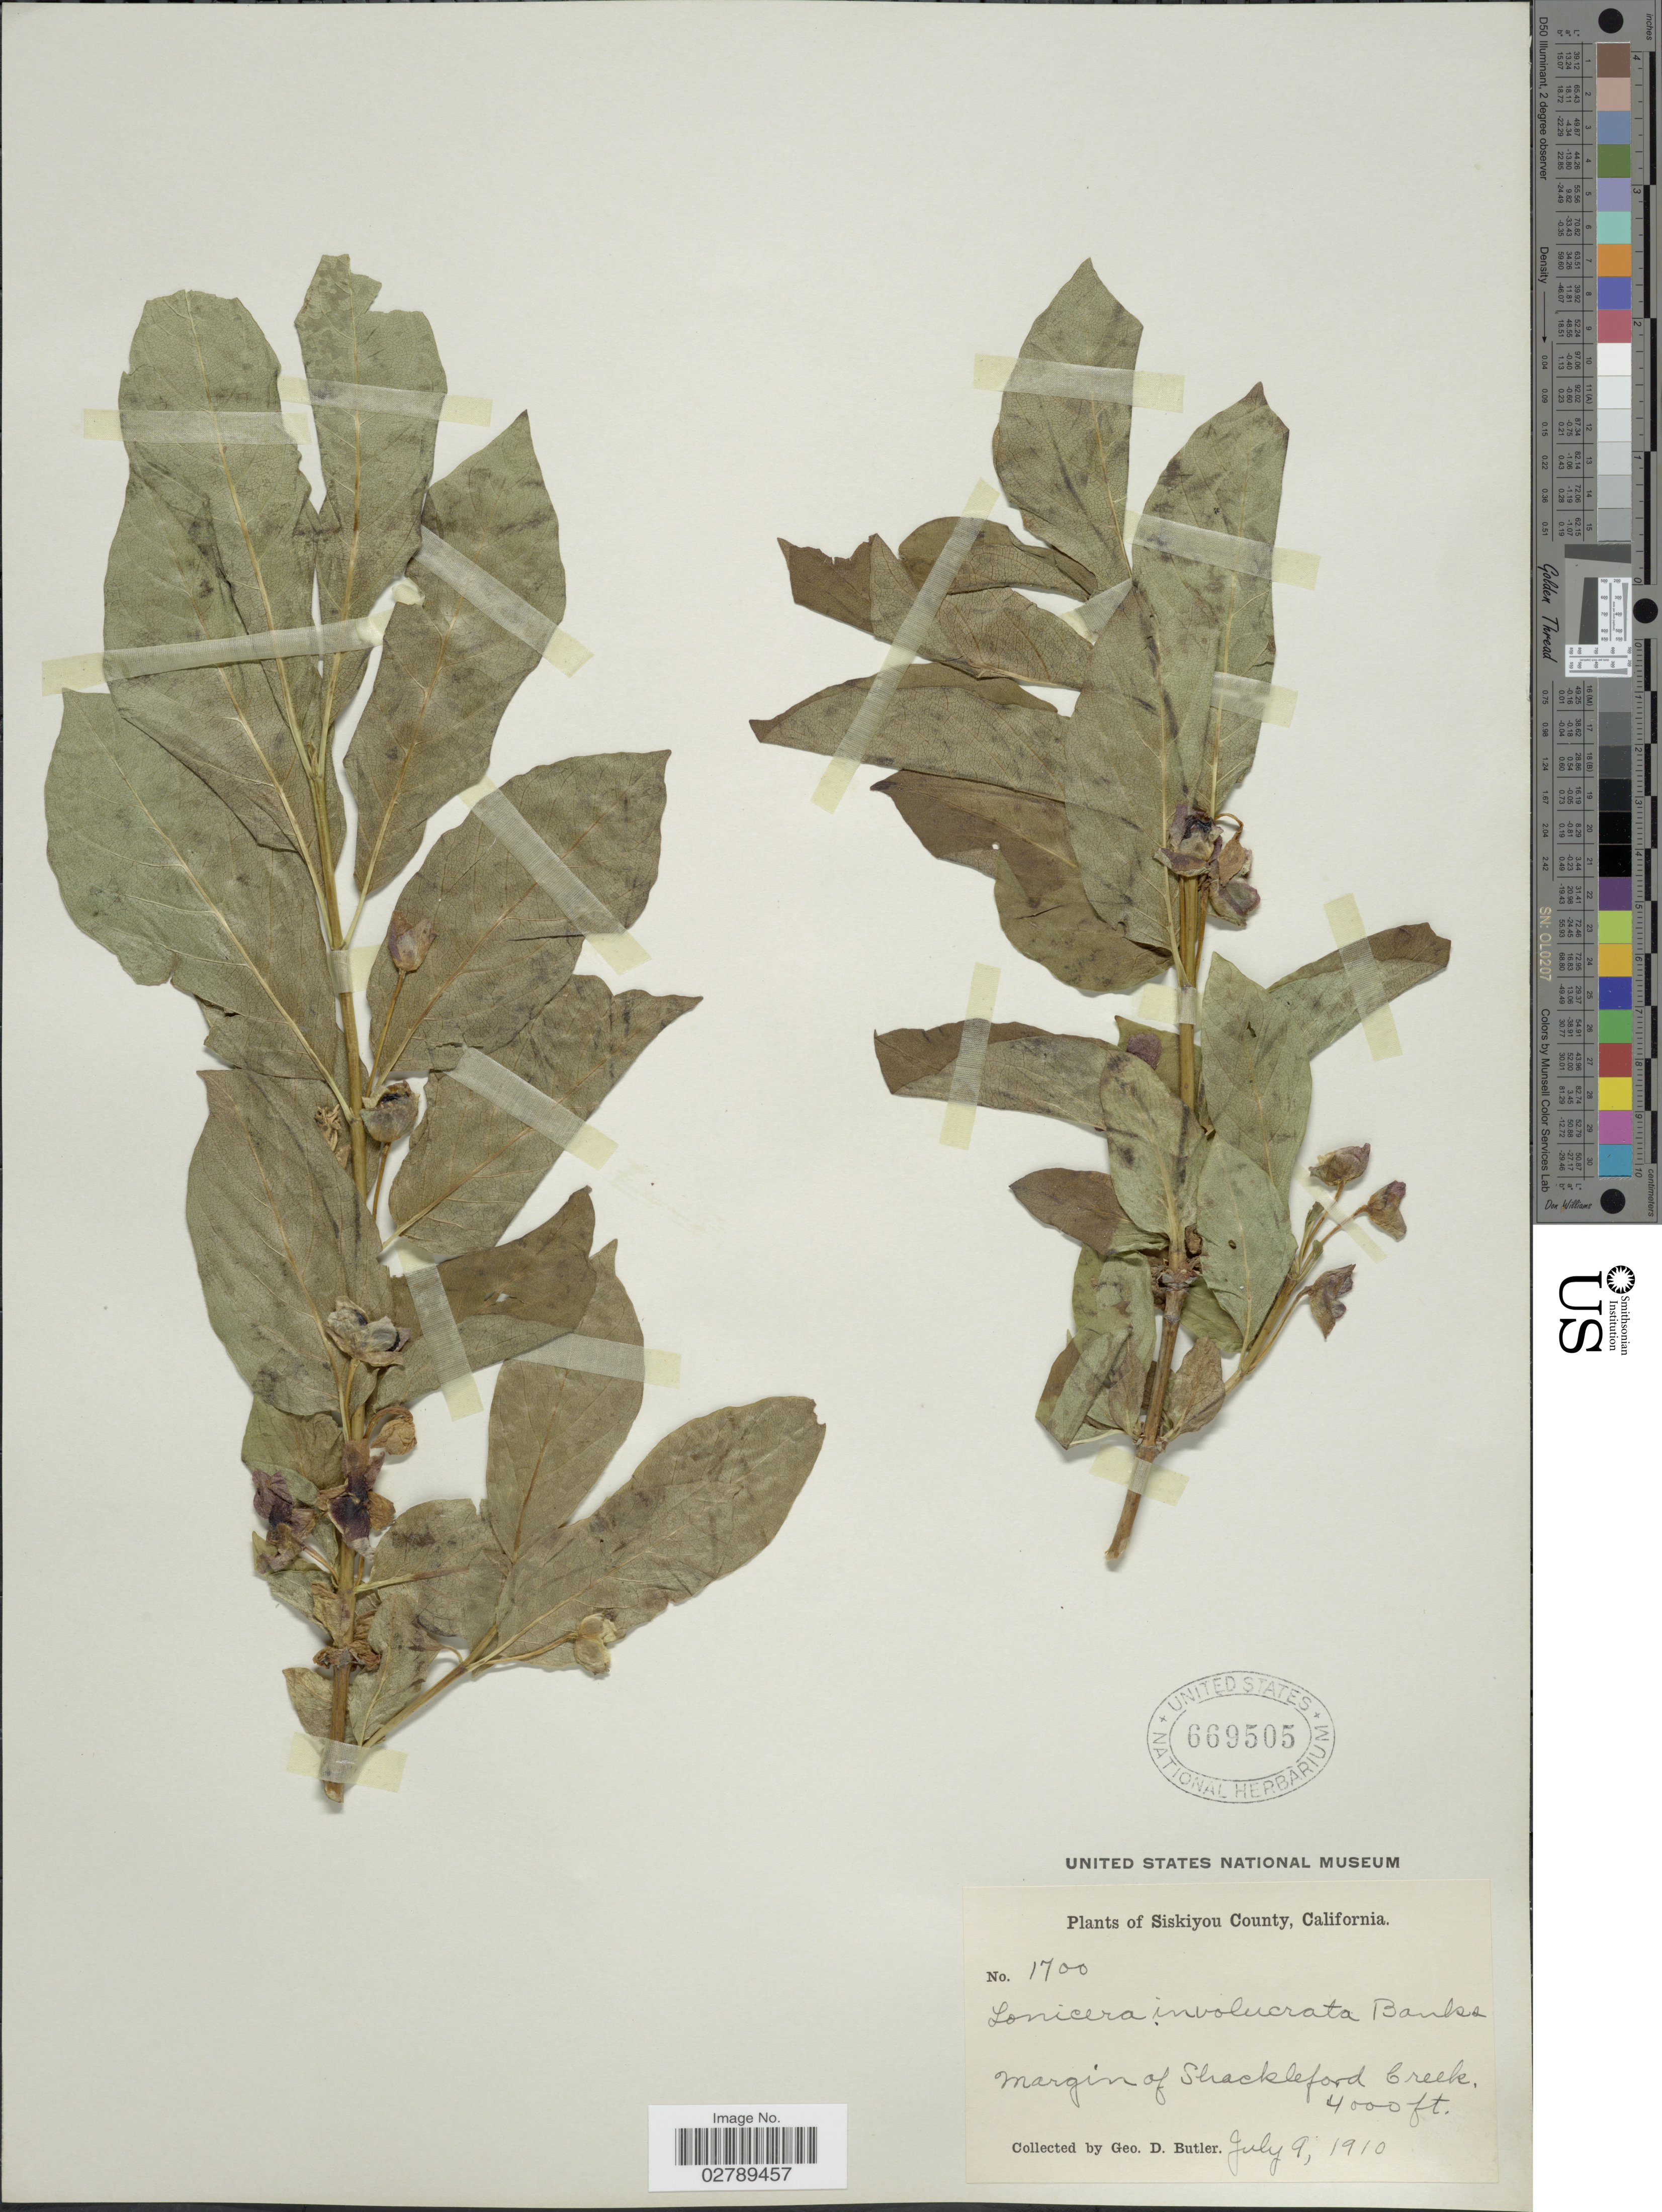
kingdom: Plantae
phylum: Tracheophyta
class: Magnoliopsida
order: Dipsacales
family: Caprifoliaceae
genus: Lonicera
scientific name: Lonicera involucrata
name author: (Richardson) Banks ex Spreng.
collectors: G. D. Butler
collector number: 1700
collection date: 1910-07-09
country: United States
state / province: California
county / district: Siskiyou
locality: Siskiyou County. Margin of Shackleford Creek.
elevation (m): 1219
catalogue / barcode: US 669505